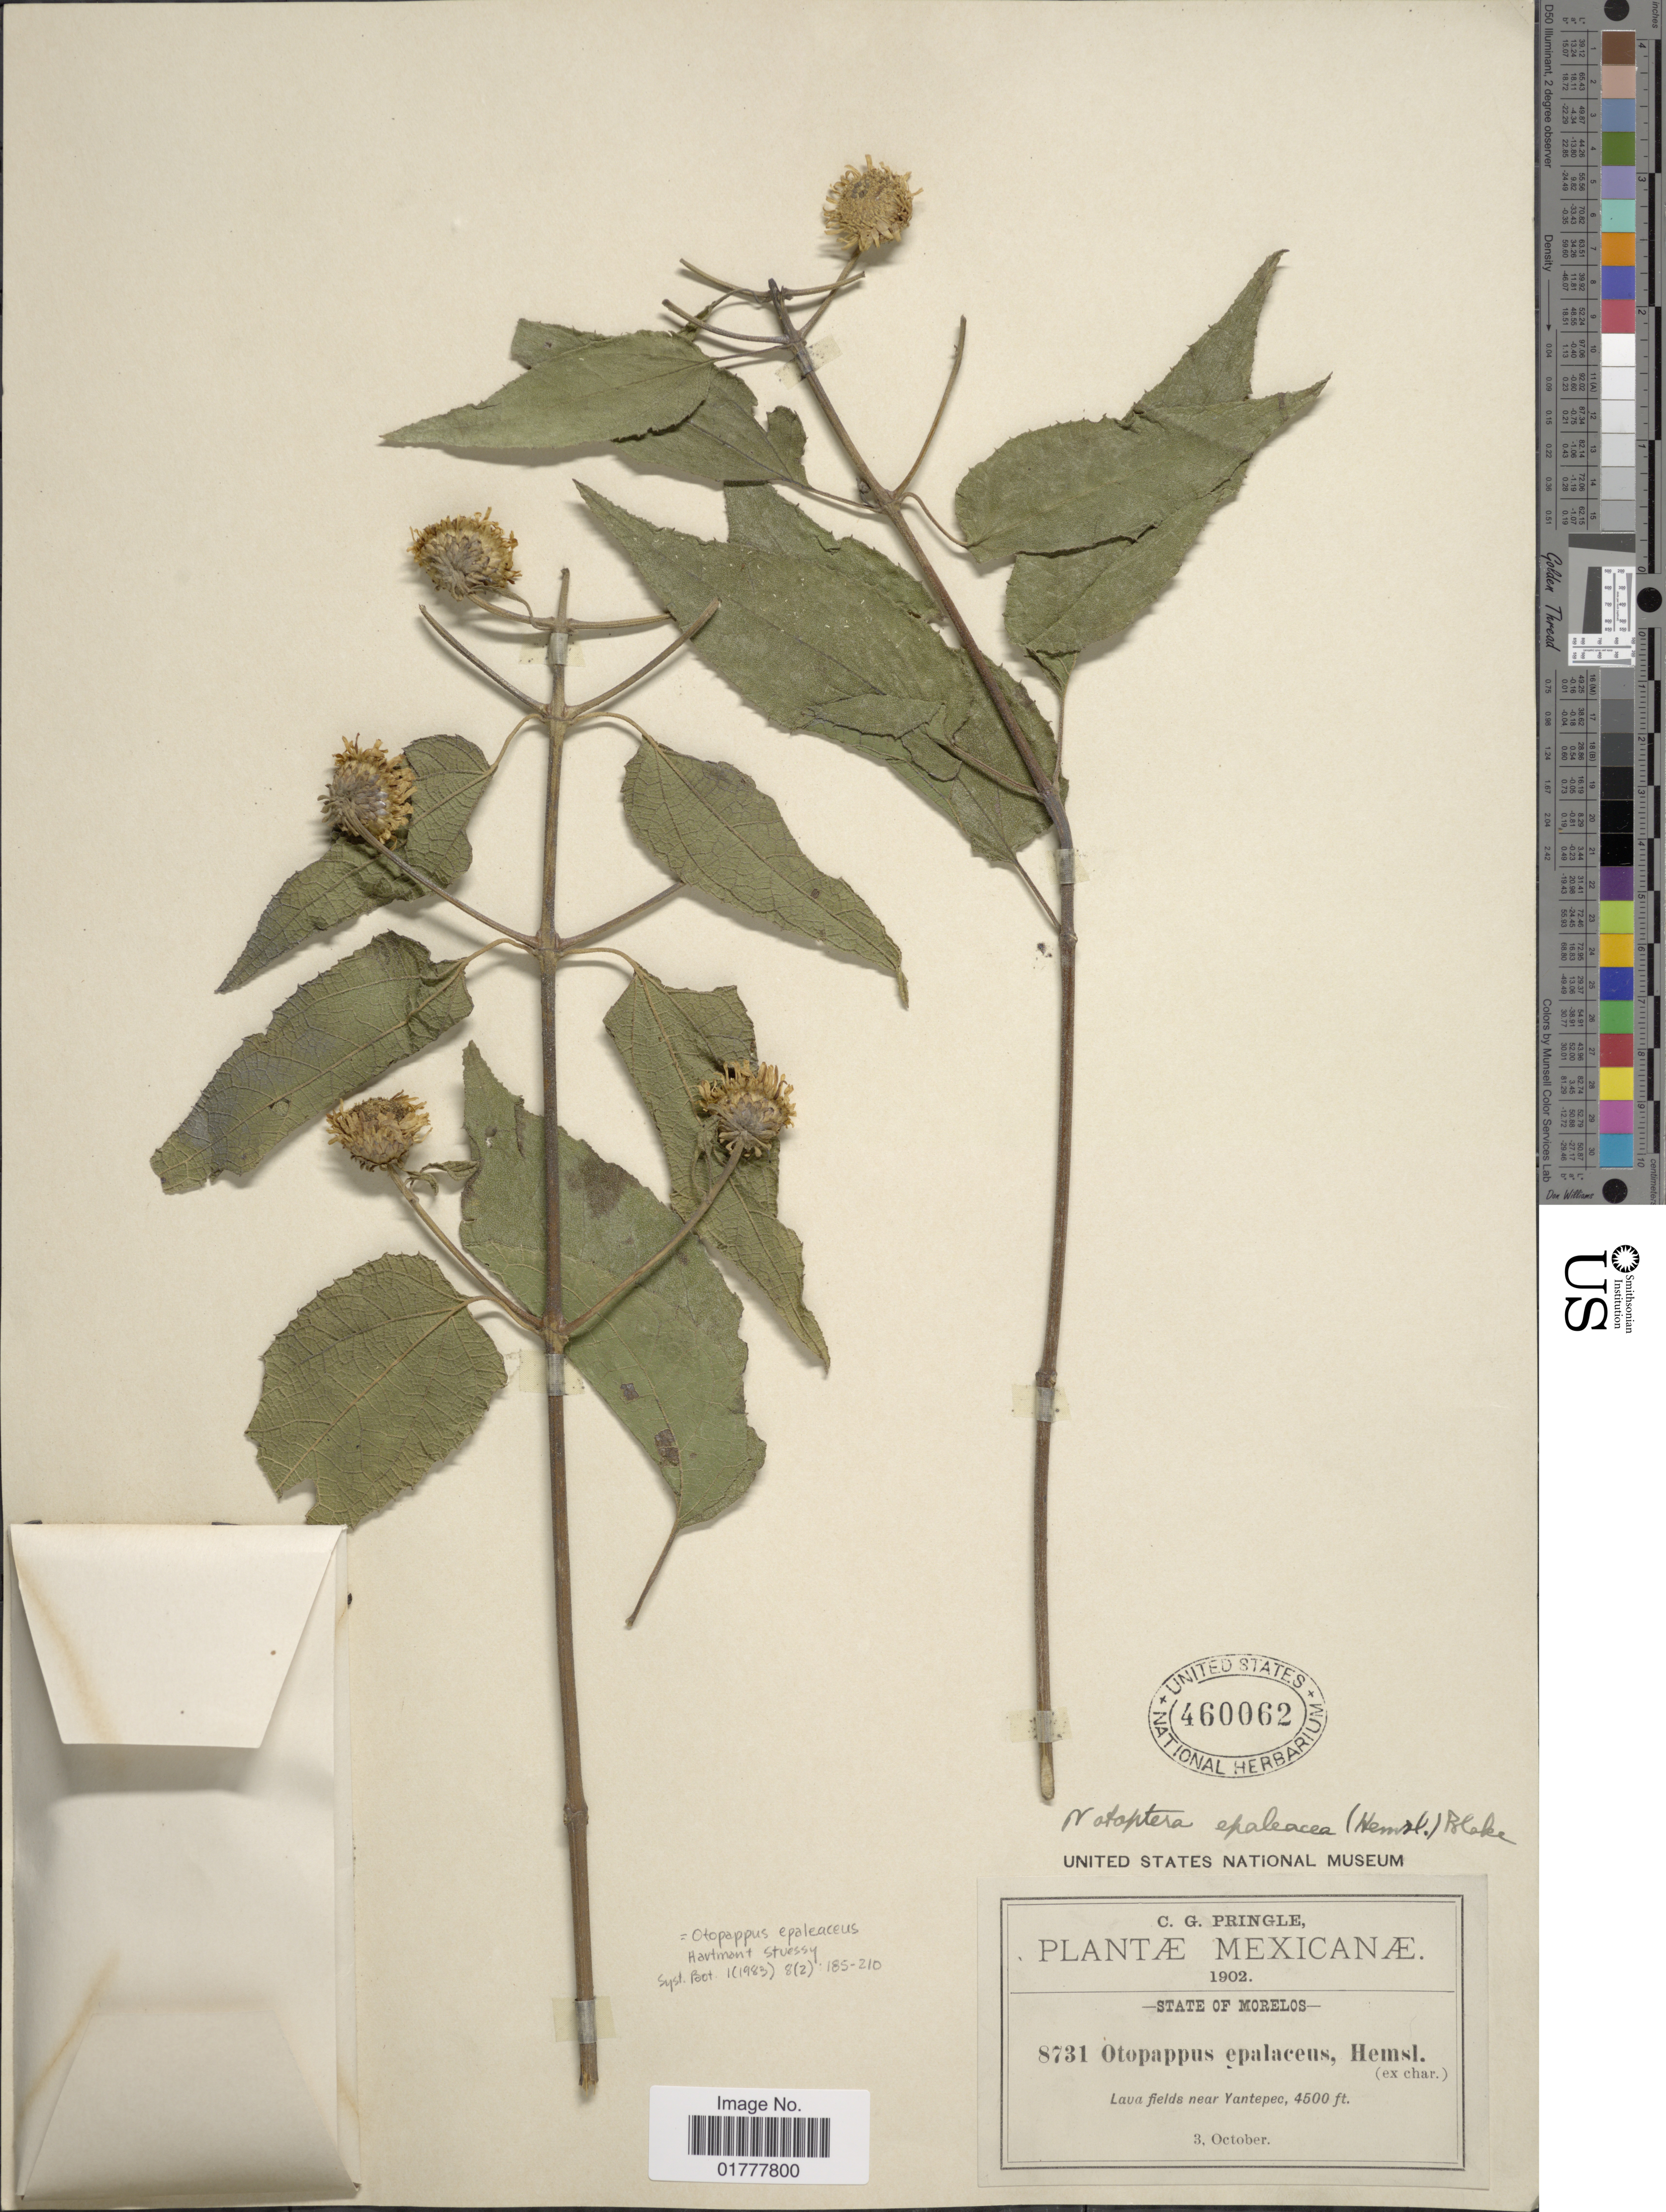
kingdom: Plantae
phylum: Tracheophyta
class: Magnoliopsida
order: Asterales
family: Asteraceae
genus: Otopappus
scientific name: Otopappus epaleaceus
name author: Hemsl.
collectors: C. G. Pringle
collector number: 8731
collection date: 1902-10-03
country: Mexico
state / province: México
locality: State of Morelos. Lava fields near Yantepec.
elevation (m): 1372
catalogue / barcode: US 460062